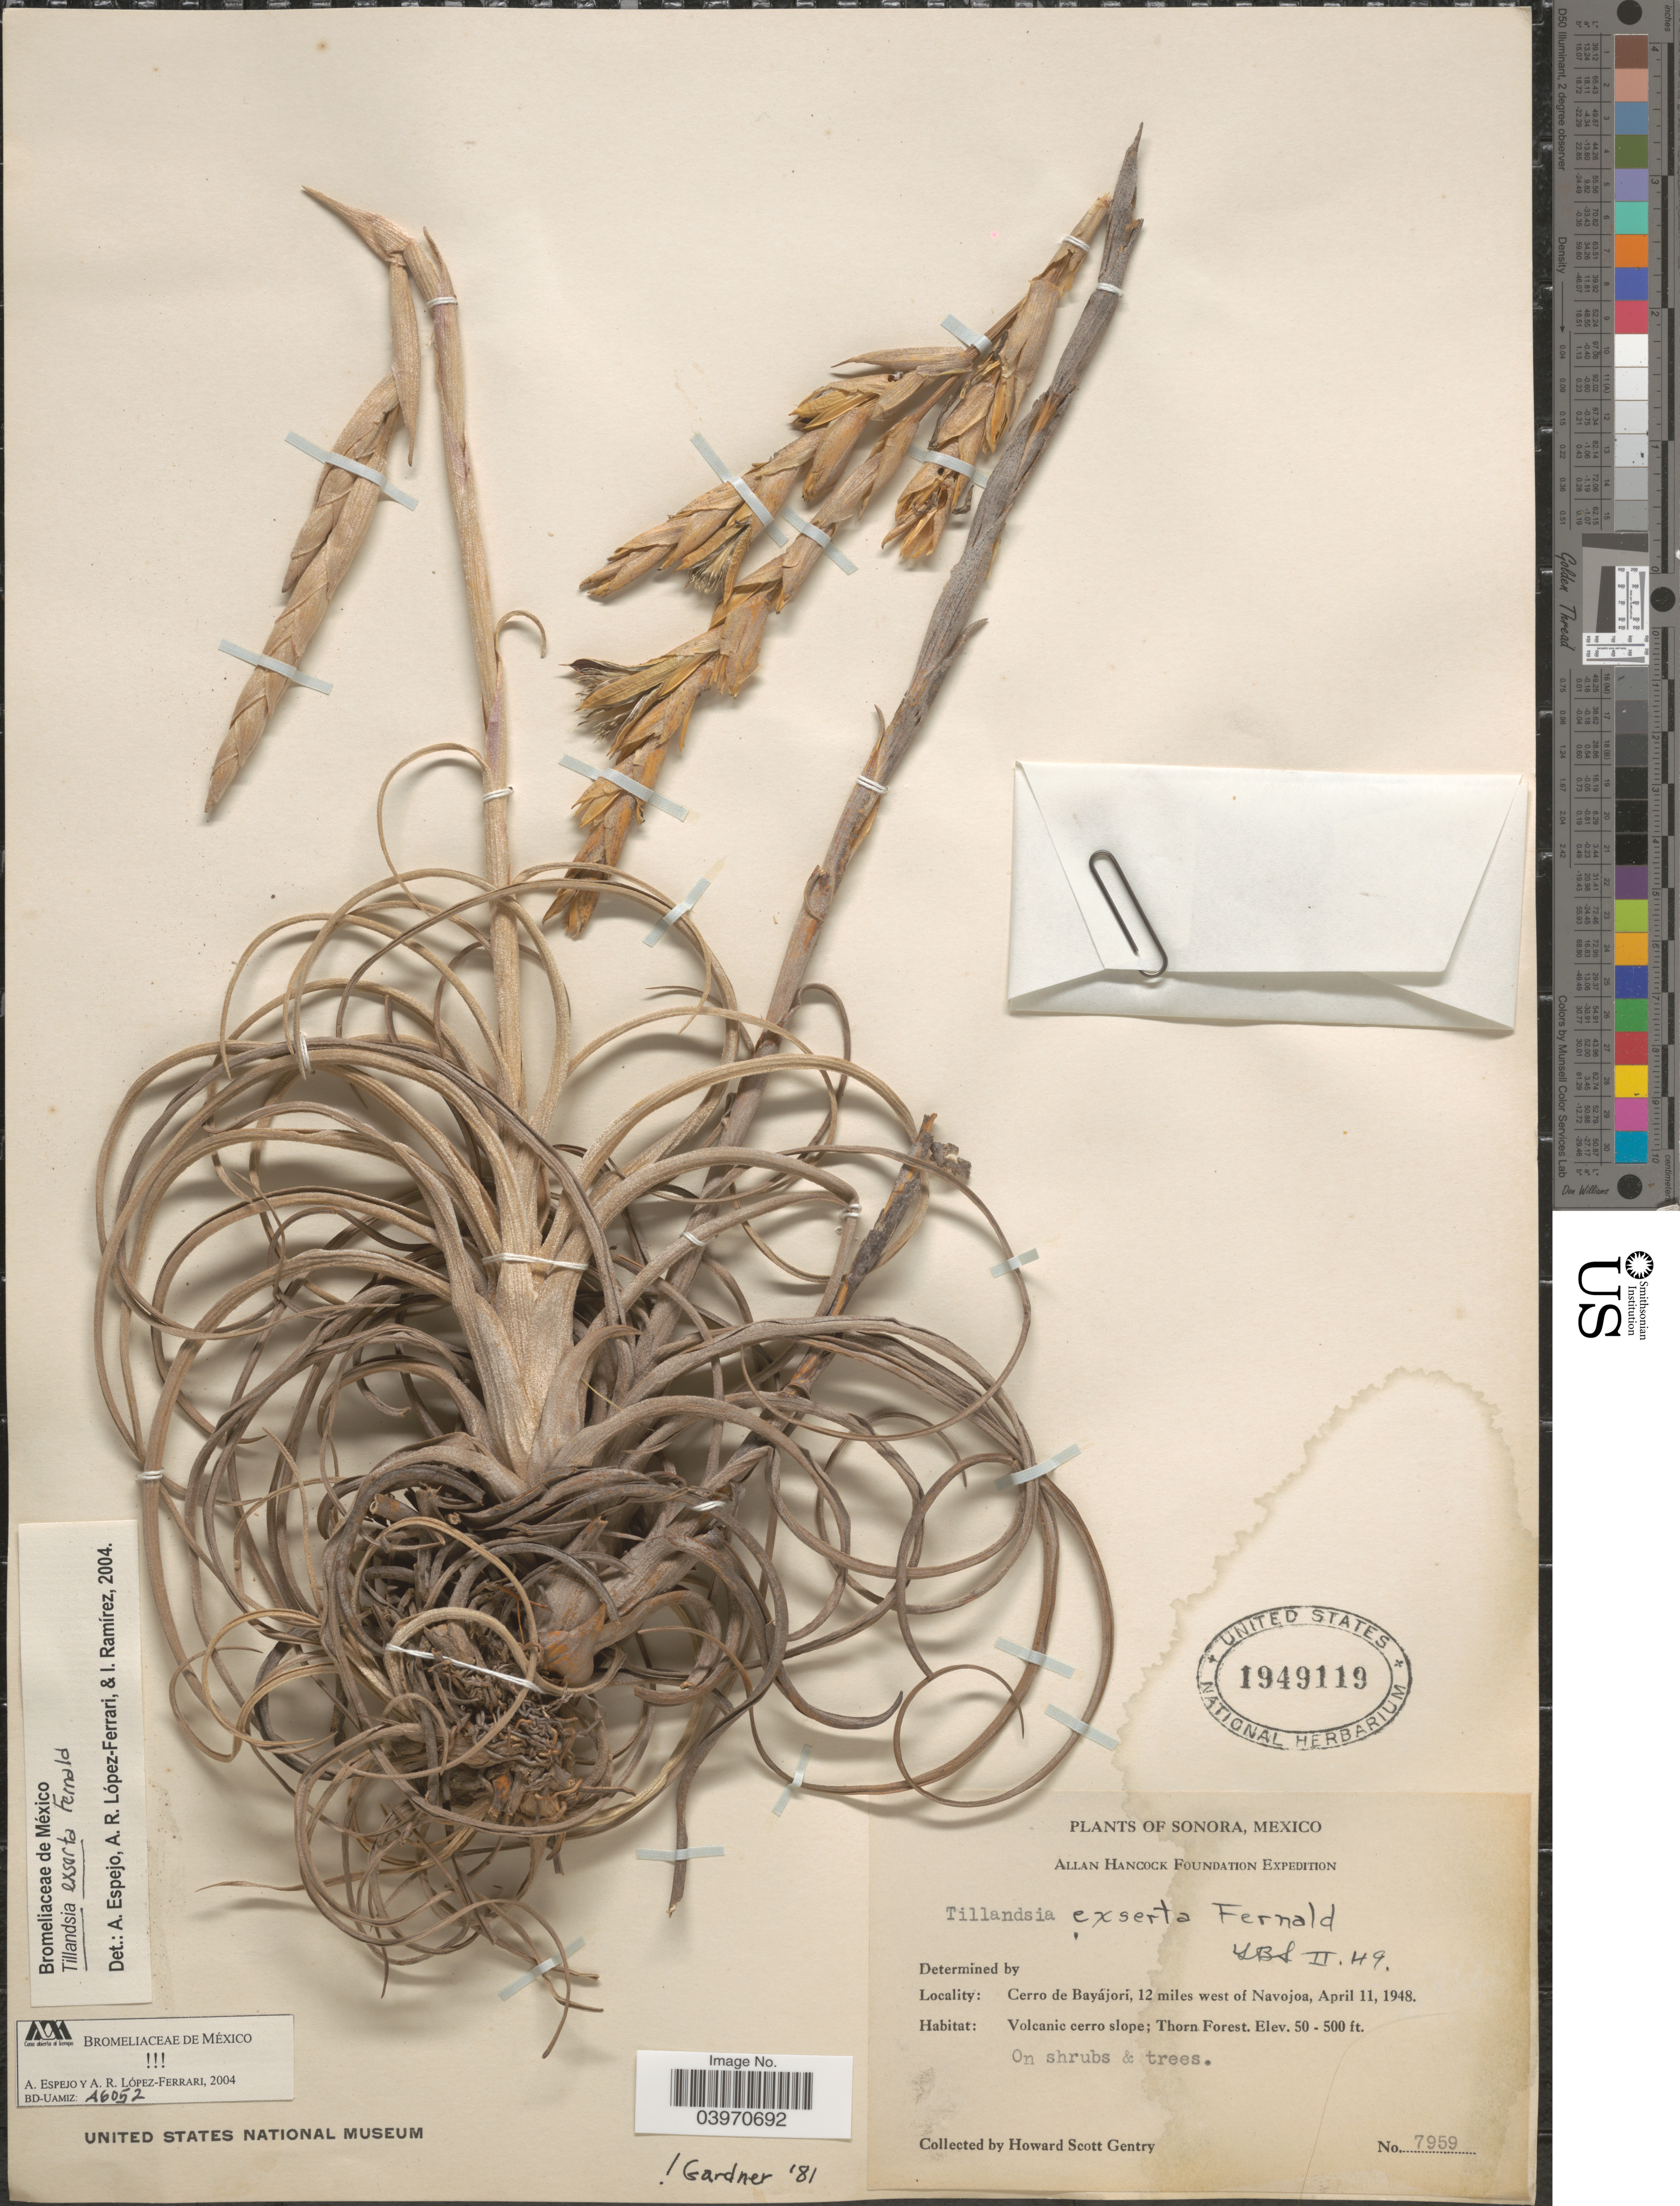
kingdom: Plantae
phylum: Tracheophyta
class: Liliopsida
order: Poales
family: Bromeliaceae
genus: Tillandsia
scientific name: Tillandsia exserta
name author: Fernald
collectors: H. S. Gentry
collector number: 7959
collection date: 1948-04-11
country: Mexico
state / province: Sonora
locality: Cerro de Bayájori, 12 miles west of Navojoa. Volcanic cerro slope; Thorn Forest.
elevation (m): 15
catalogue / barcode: US 1949119